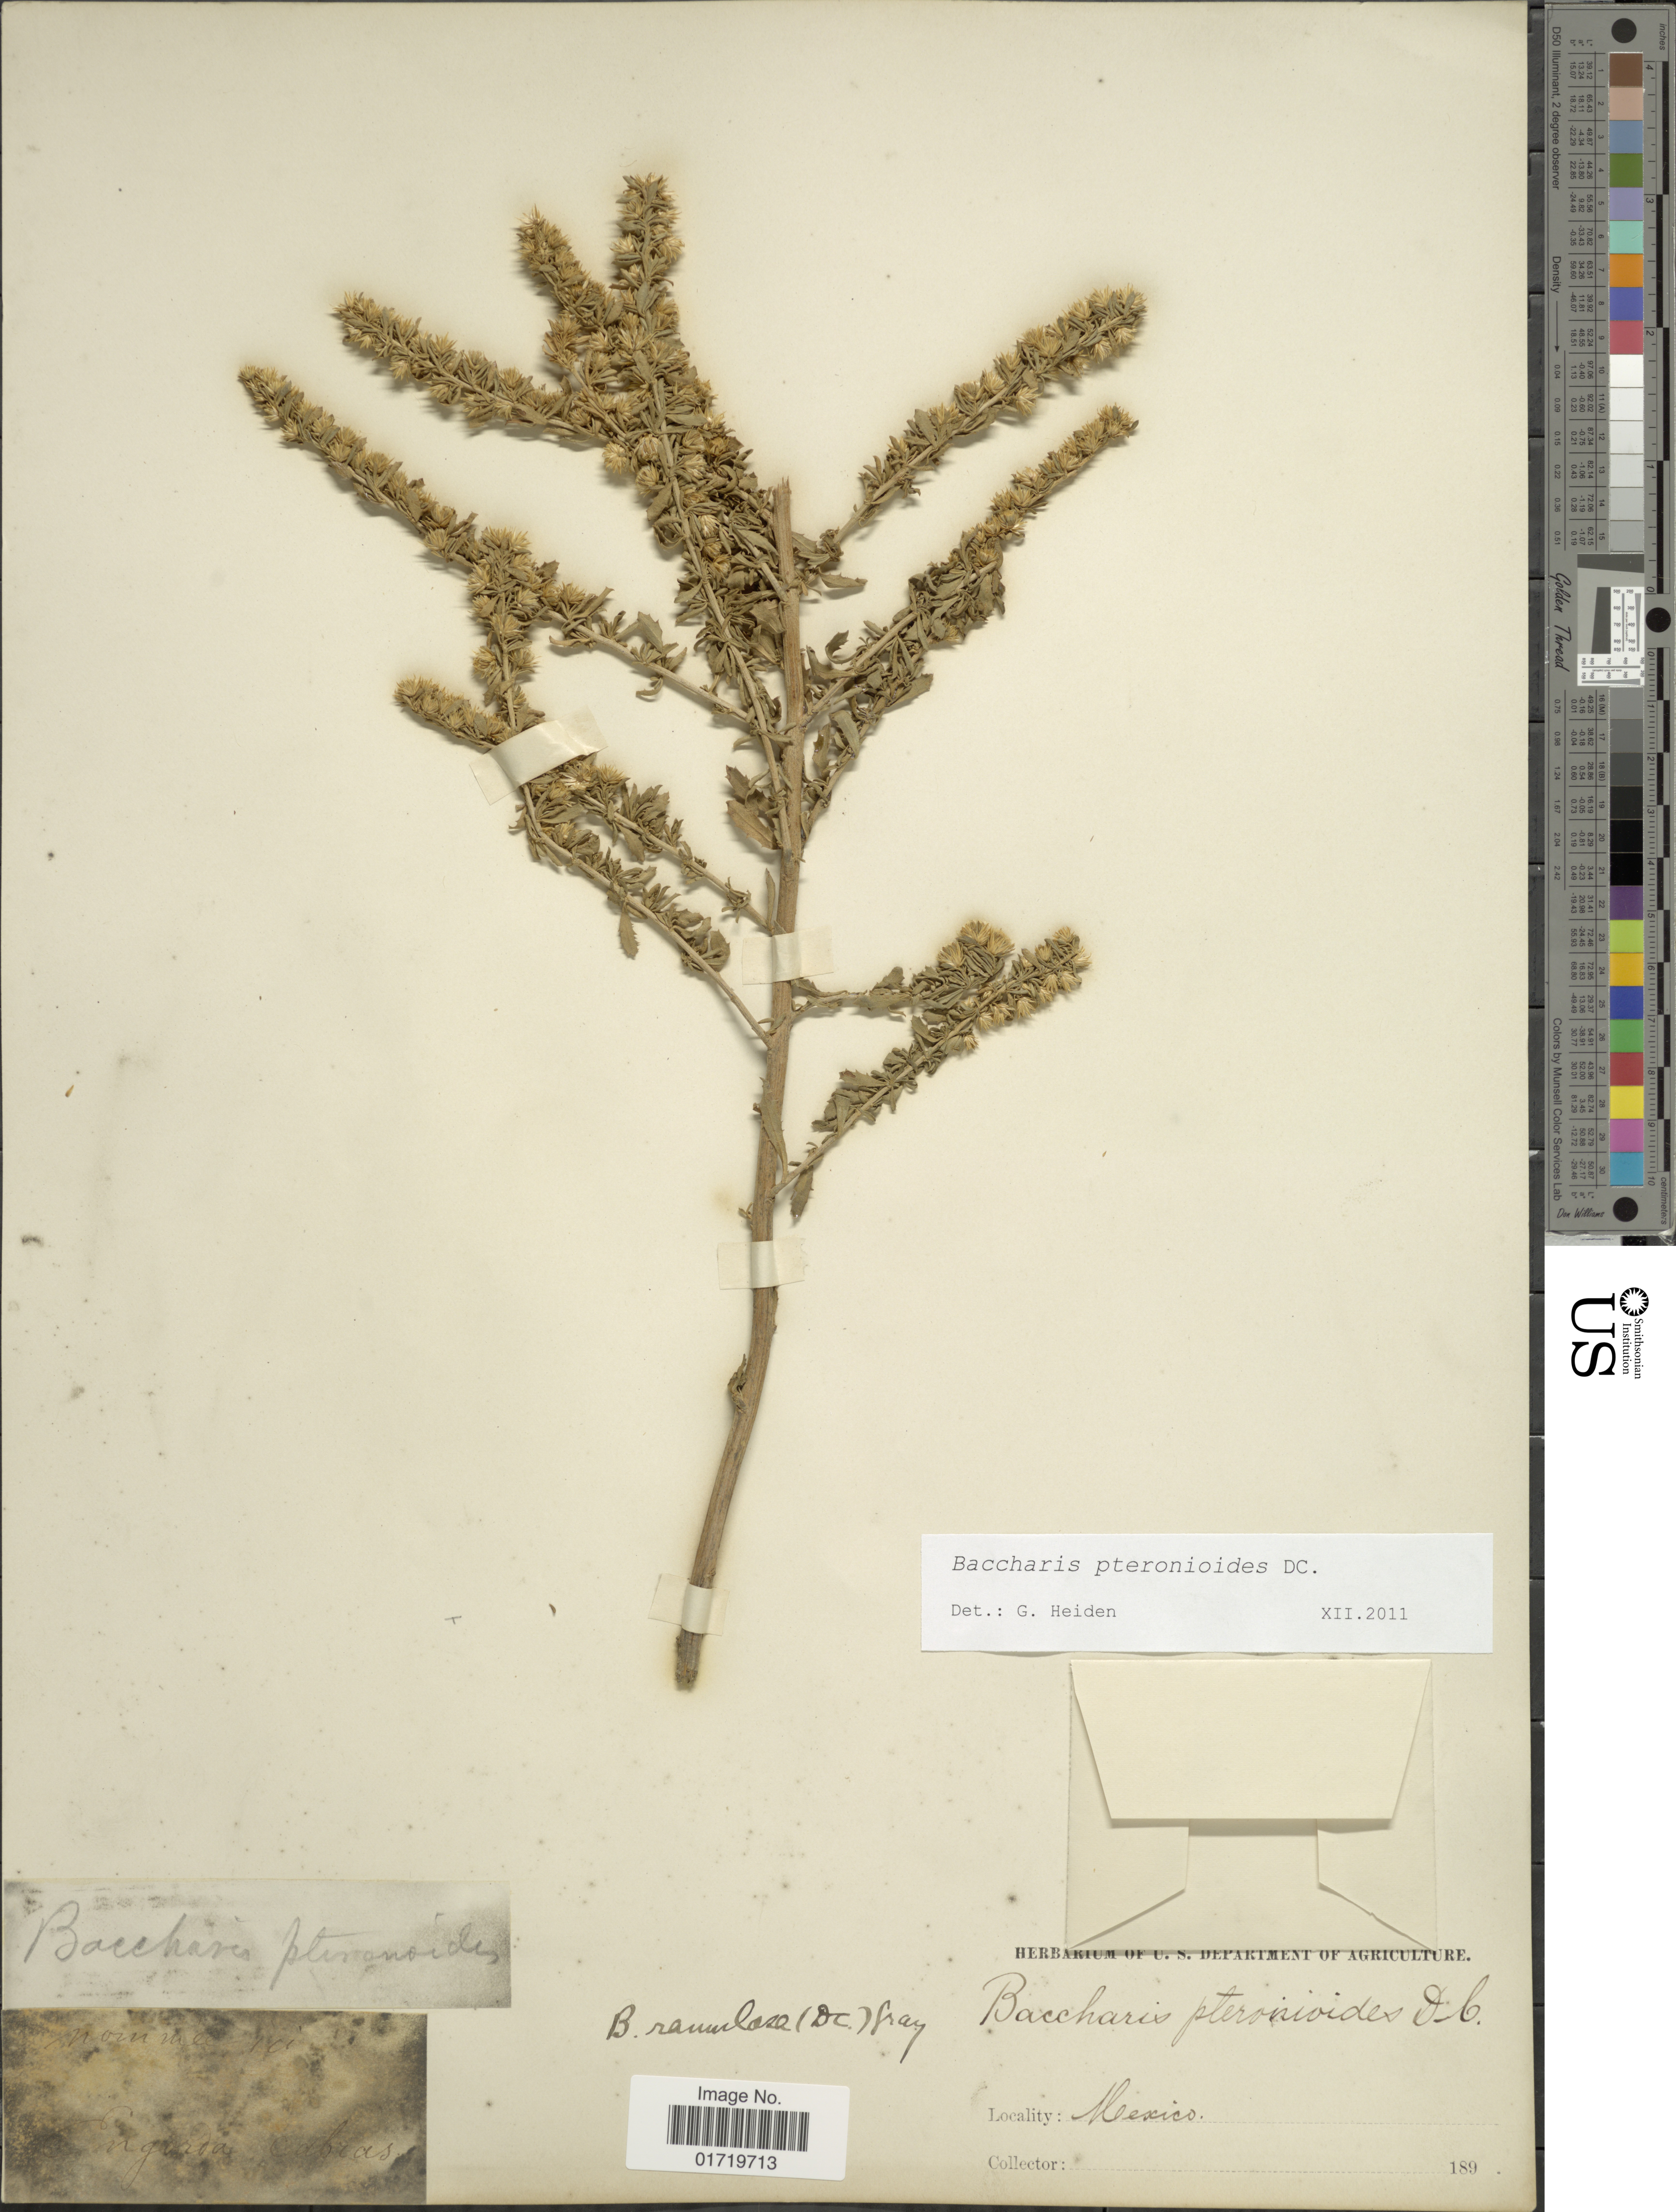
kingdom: Plantae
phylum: Tracheophyta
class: Magnoliopsida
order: Asterales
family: Asteraceae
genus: Baccharis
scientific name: Baccharis pteronioides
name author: DC.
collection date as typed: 189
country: Mexico